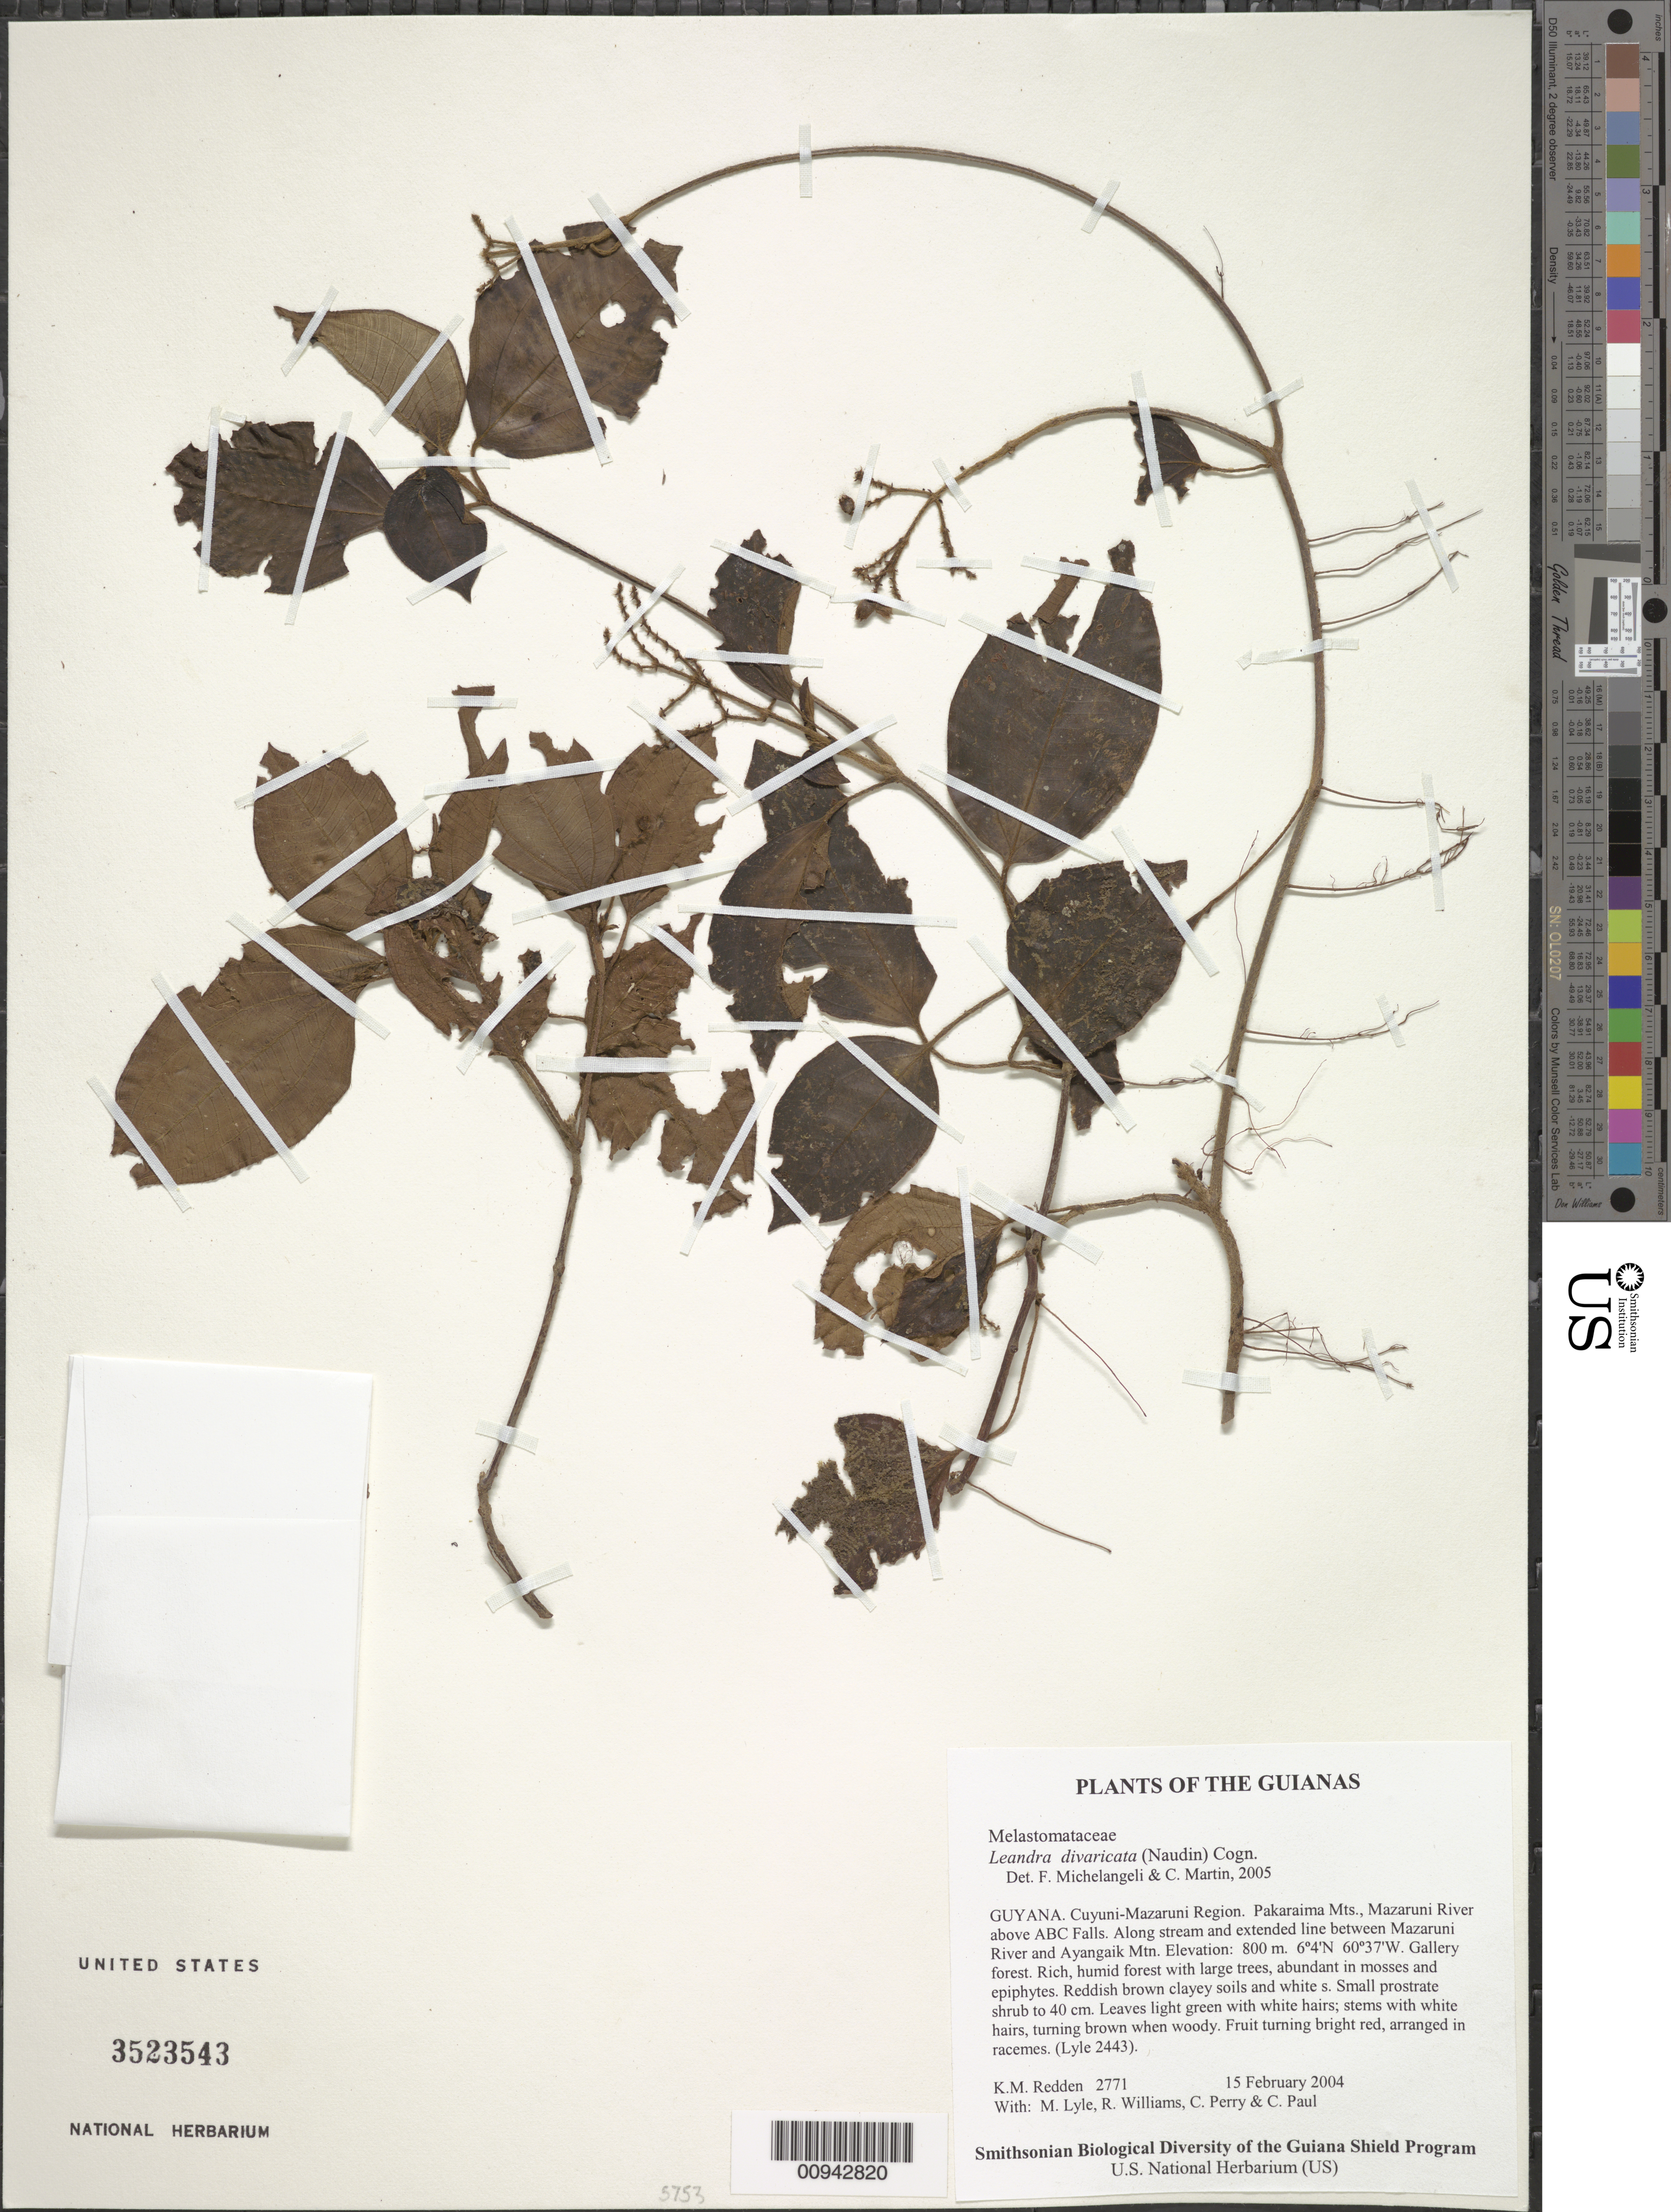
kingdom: Plantae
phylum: Tracheophyta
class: Magnoliopsida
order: Myrtales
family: Melastomataceae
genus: Leandra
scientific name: Leandra divaricata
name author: (Naudin) Cogn.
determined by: Michelangeli, F. A.; Martin, C.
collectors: K. M. Redden, M. Lyle, R. Williams, C. Perry & C. Paul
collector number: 2771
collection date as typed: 15 February 2004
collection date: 2004-02-15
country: Guyana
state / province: Cuyuni-Mazaruni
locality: Pakaraima Mts., Mazaruni River above ABC Falls. Along stream and extended line between Mazaruni River and Ayangaik Mtn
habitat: Gallery forest. Rich, humid forest with large trees, abundant in mosses, epiphytes. Reddish brown clayey soils and white sand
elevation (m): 800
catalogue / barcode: US 3523543